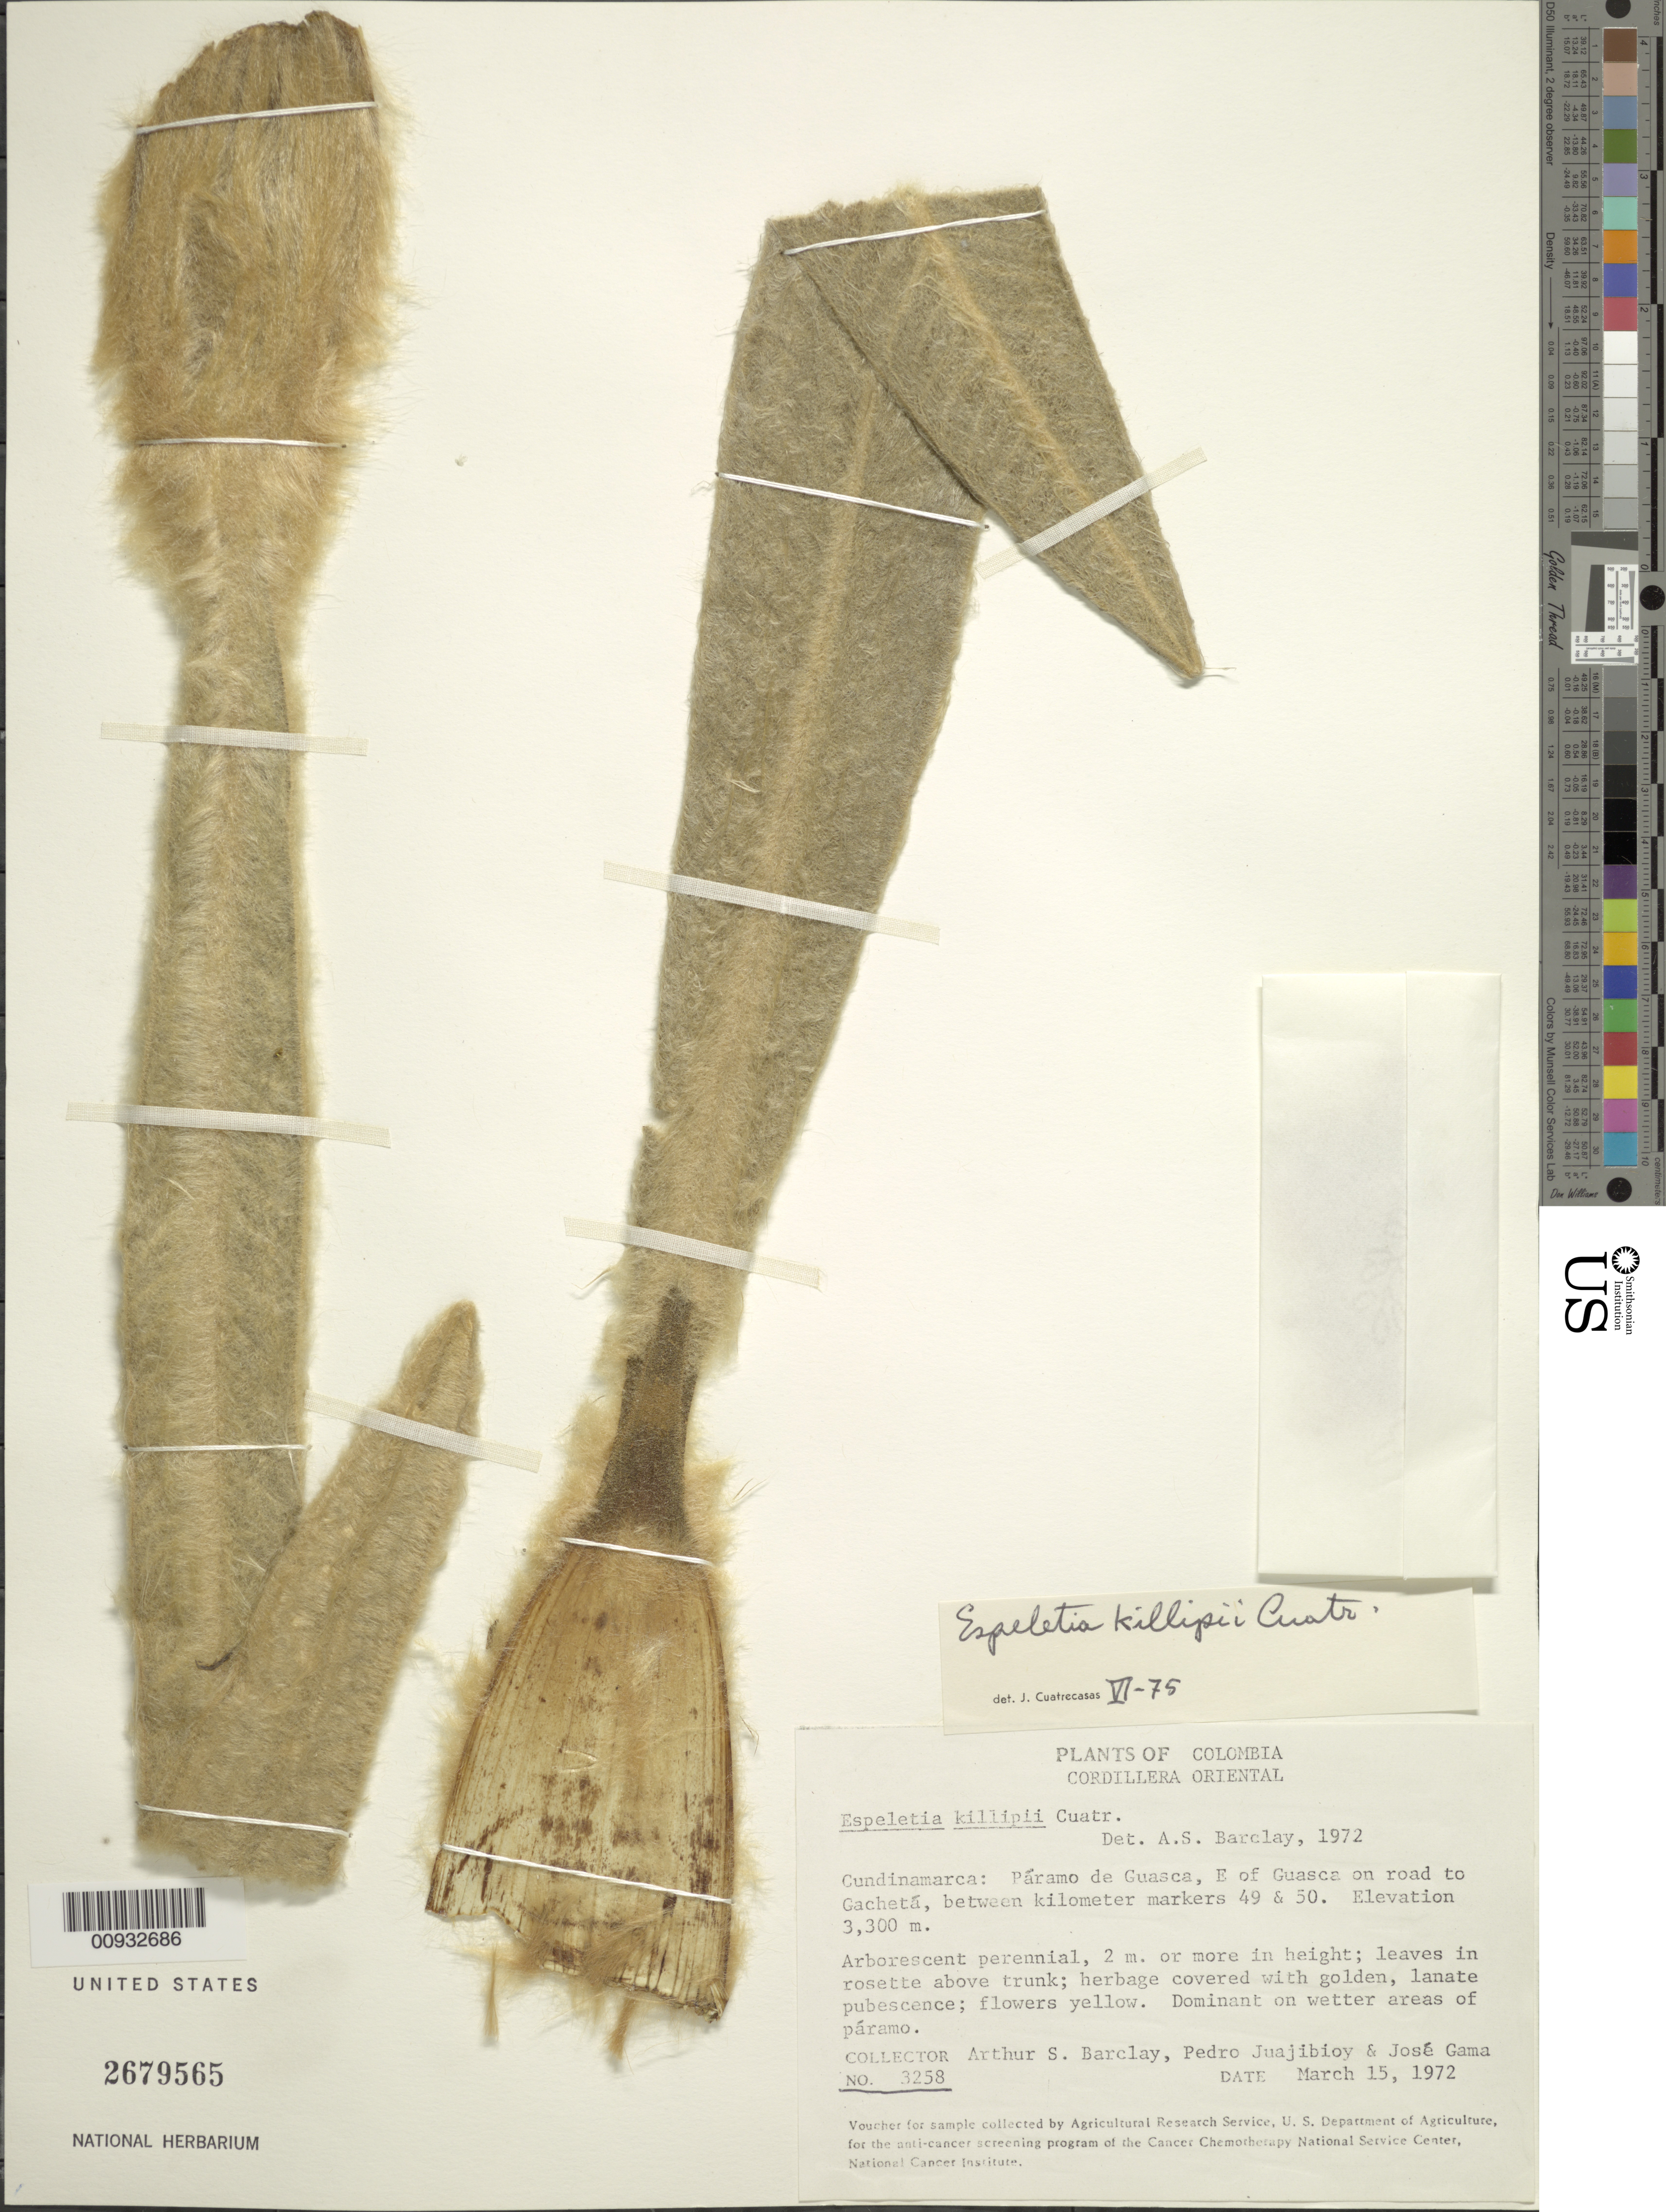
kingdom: Plantae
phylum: Tracheophyta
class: Magnoliopsida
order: Asterales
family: Asteraceae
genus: Espeletia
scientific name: Espeletia killipii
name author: Cuatrec.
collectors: A. S. Barclay, P. Juajibioy & J. Gama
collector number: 3258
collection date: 1972-03-15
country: Colombia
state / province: Cundinamarca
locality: Cordillera Oriental. Paramo de Guasca, E of Guasca on road to Gacheta, between kilometer markers 49 & 50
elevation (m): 3300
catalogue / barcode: US 2679565